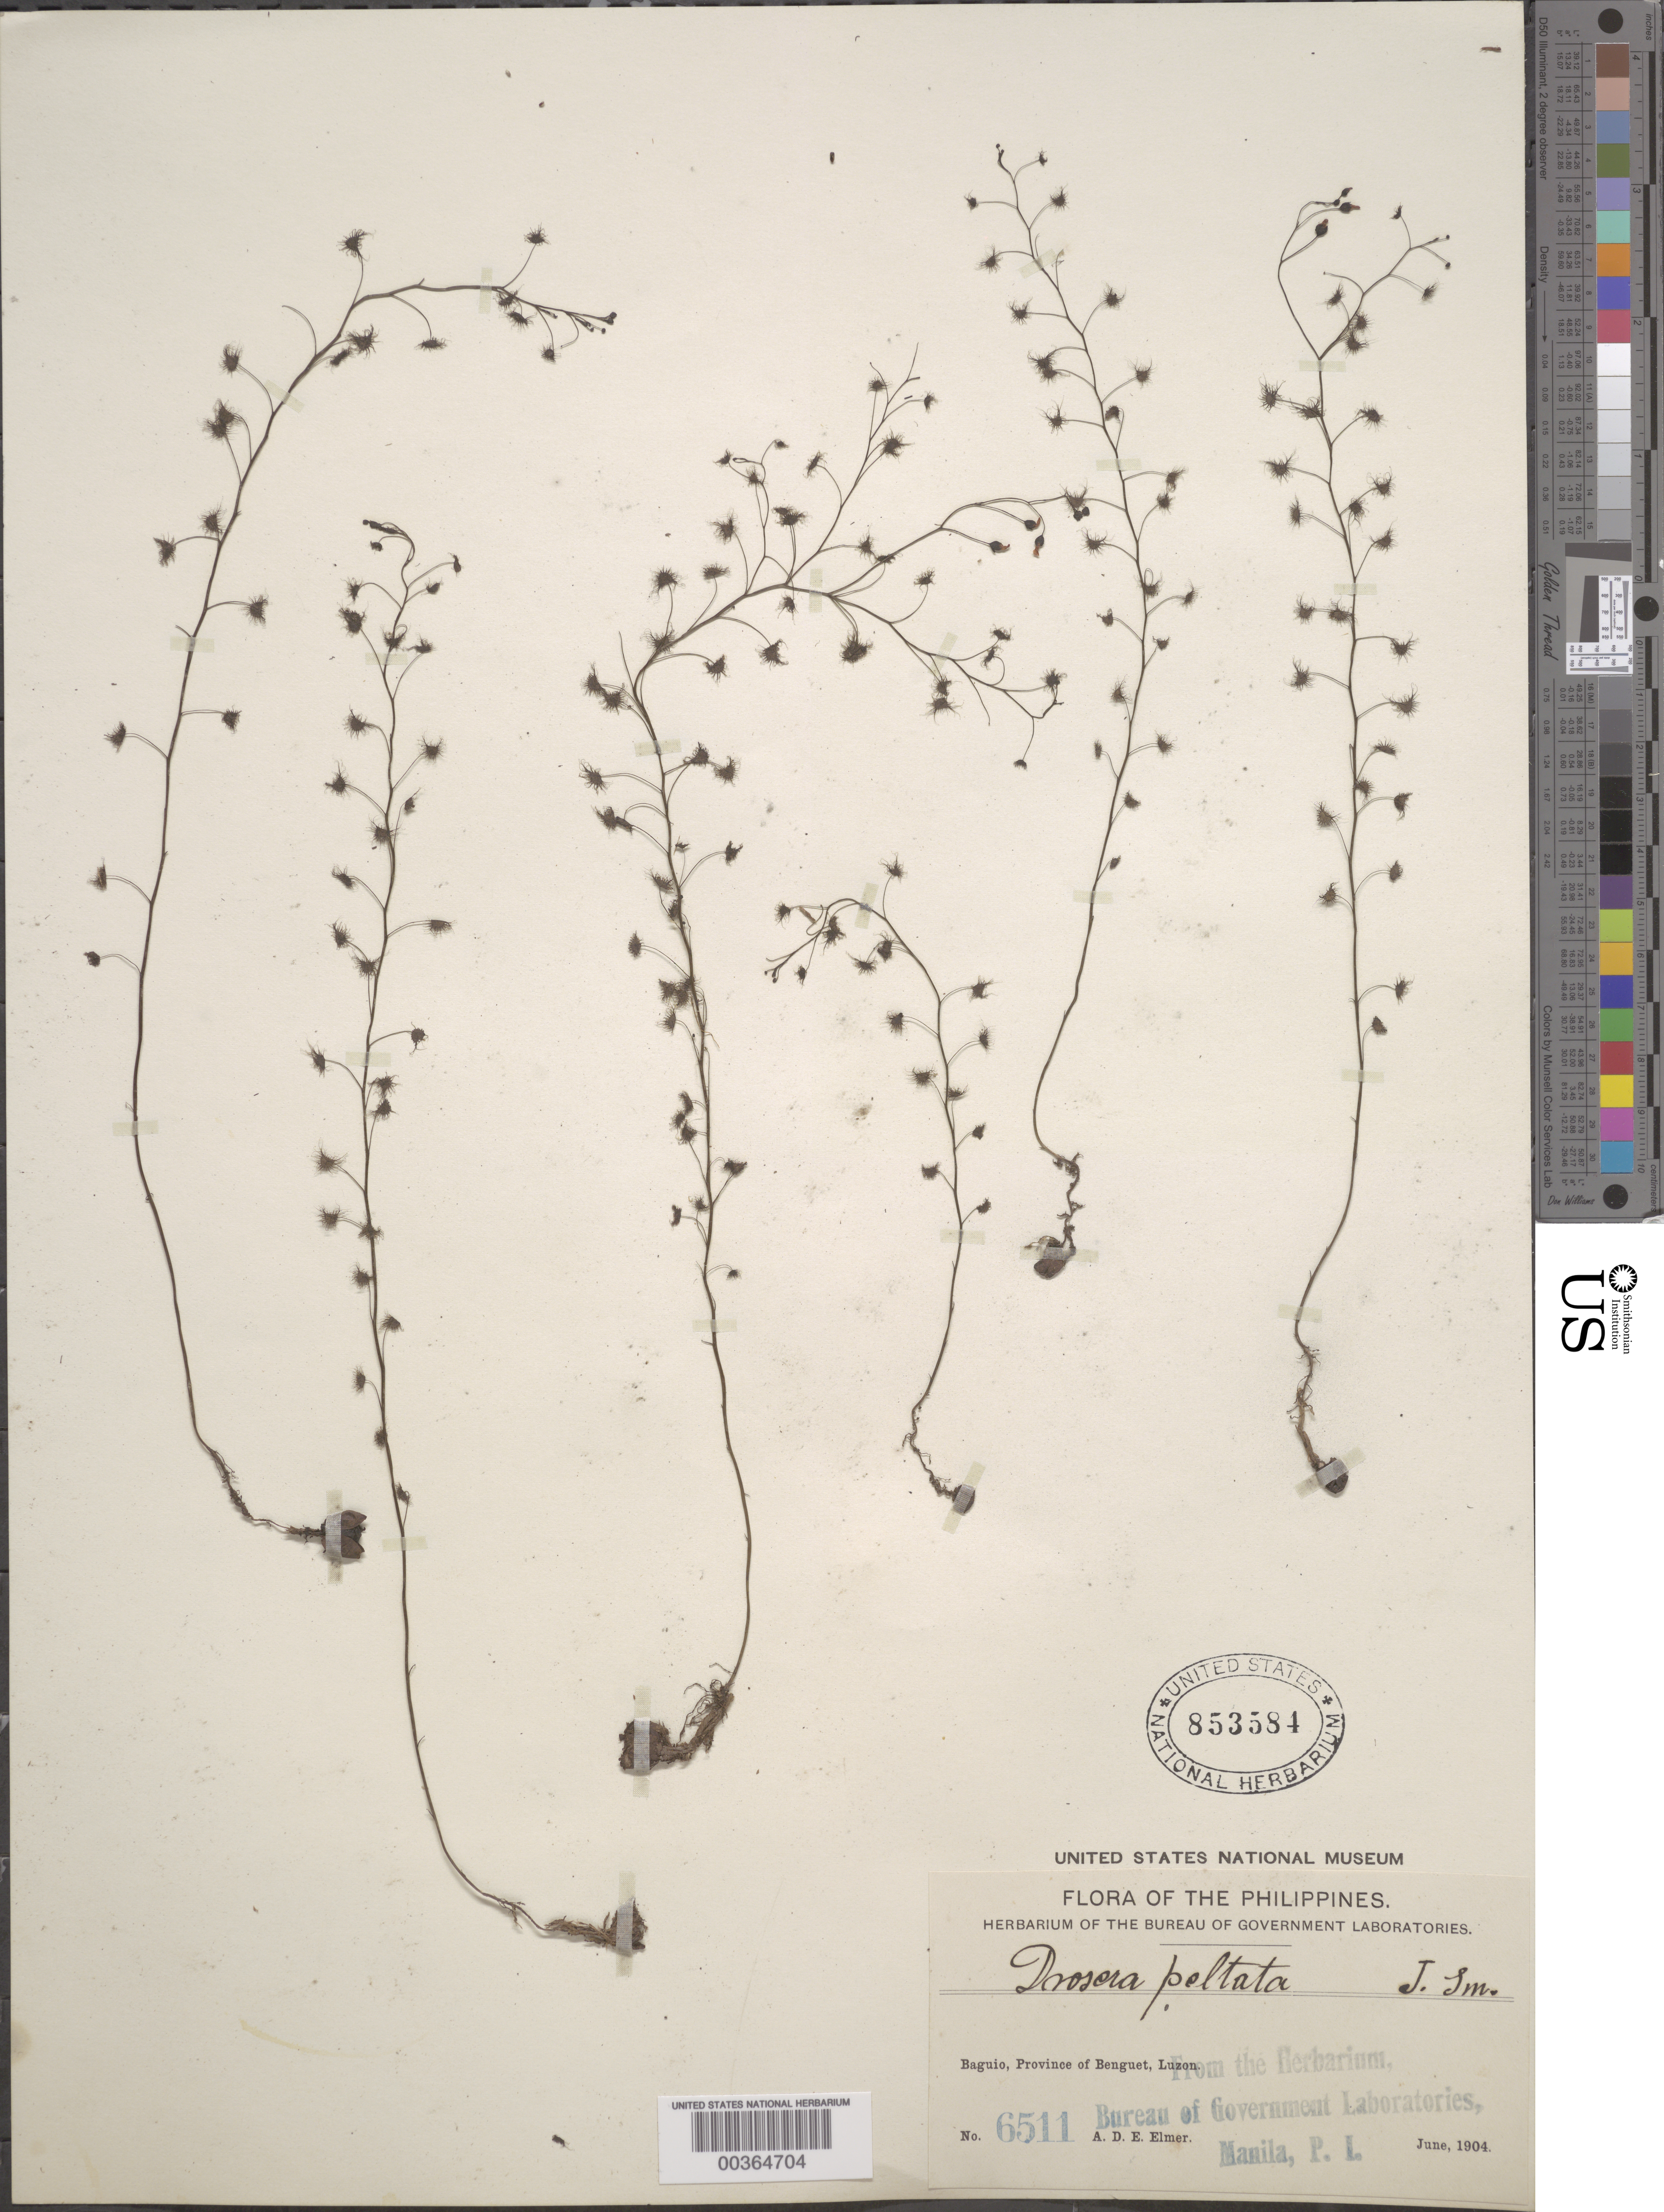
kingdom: Plantae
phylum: Tracheophyta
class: Magnoliopsida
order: Caryophyllales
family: Droseraceae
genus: Drosera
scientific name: Drosera peltata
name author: Sm. ex Willd.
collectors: A. D. E. Elmer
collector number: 6511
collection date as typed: Jun 1904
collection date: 1904-06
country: Philippines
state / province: Cordillera (Administrative Region)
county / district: Benguet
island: Luzon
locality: Baguio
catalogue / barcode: US 853584